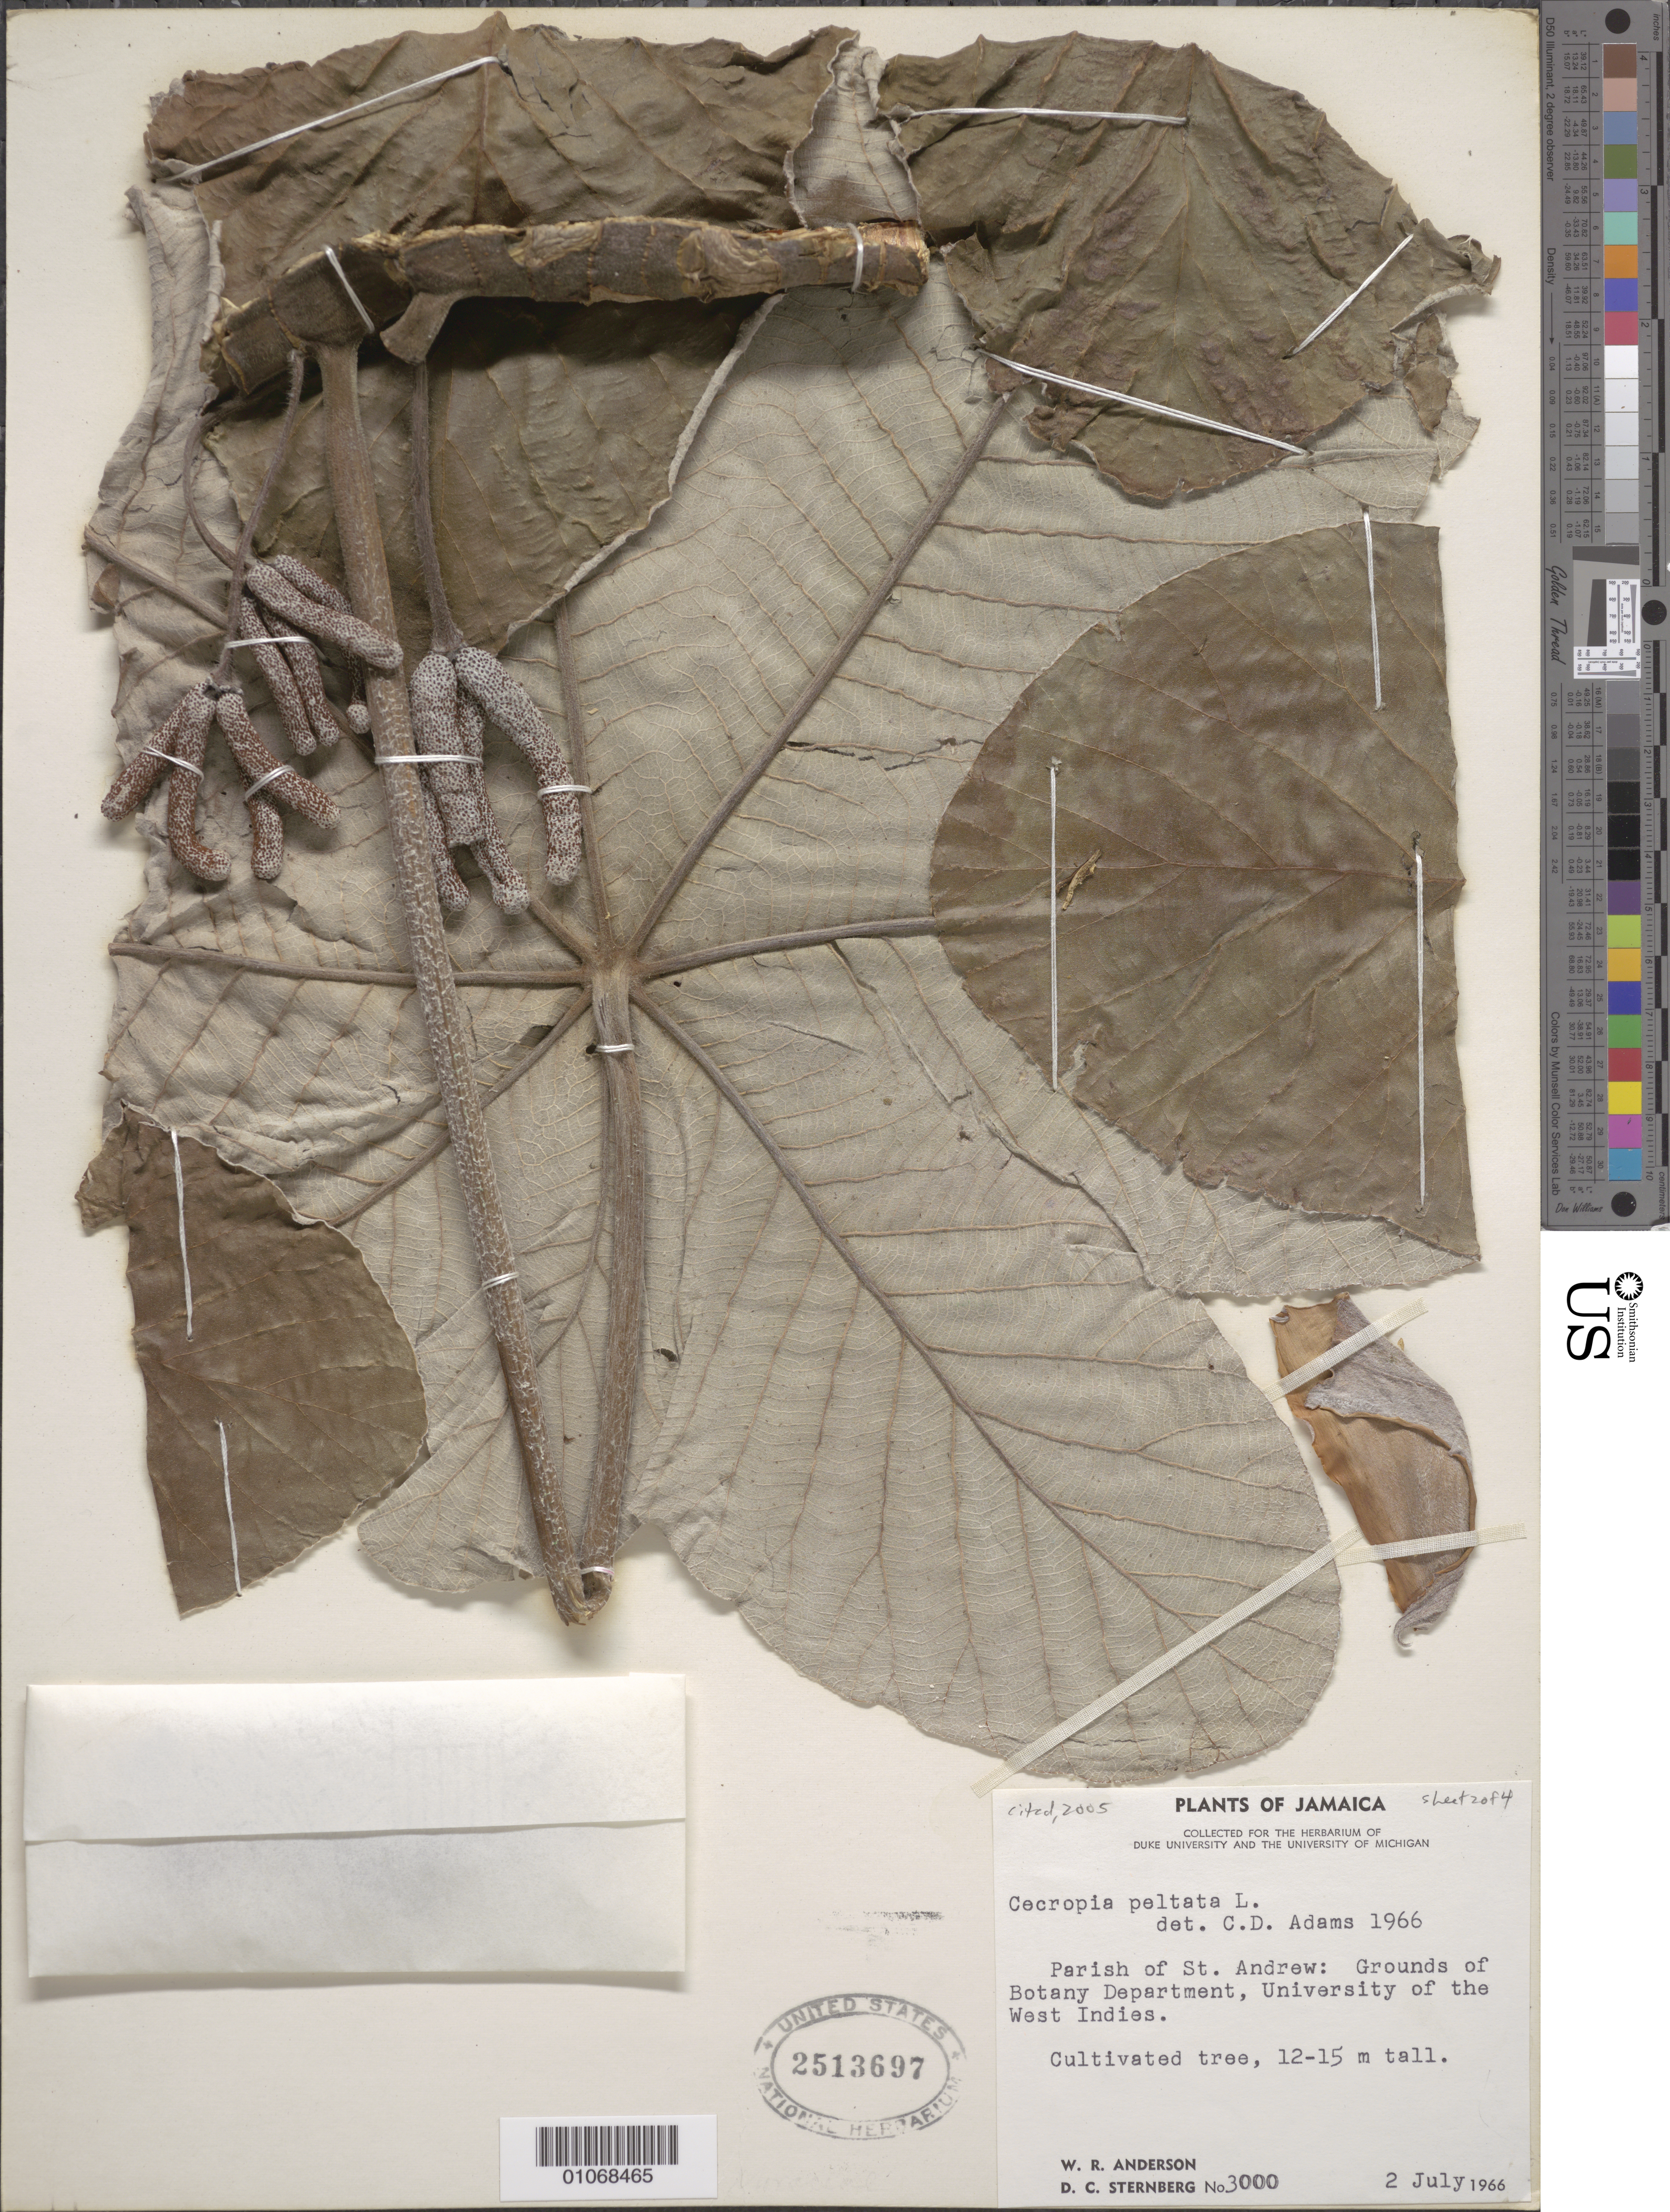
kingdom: Plantae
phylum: Tracheophyta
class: Magnoliopsida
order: Rosales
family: Urticaceae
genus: Cecropia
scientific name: Cecropia peltata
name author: L.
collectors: W. R. Anderson & D. Sternberg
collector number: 3000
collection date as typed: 02 Jul 1966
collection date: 1966-07-02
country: Jamaica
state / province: Saint Andrew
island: Jamaica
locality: Grounds of Botany depto. University of the West indies.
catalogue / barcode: US 2513697